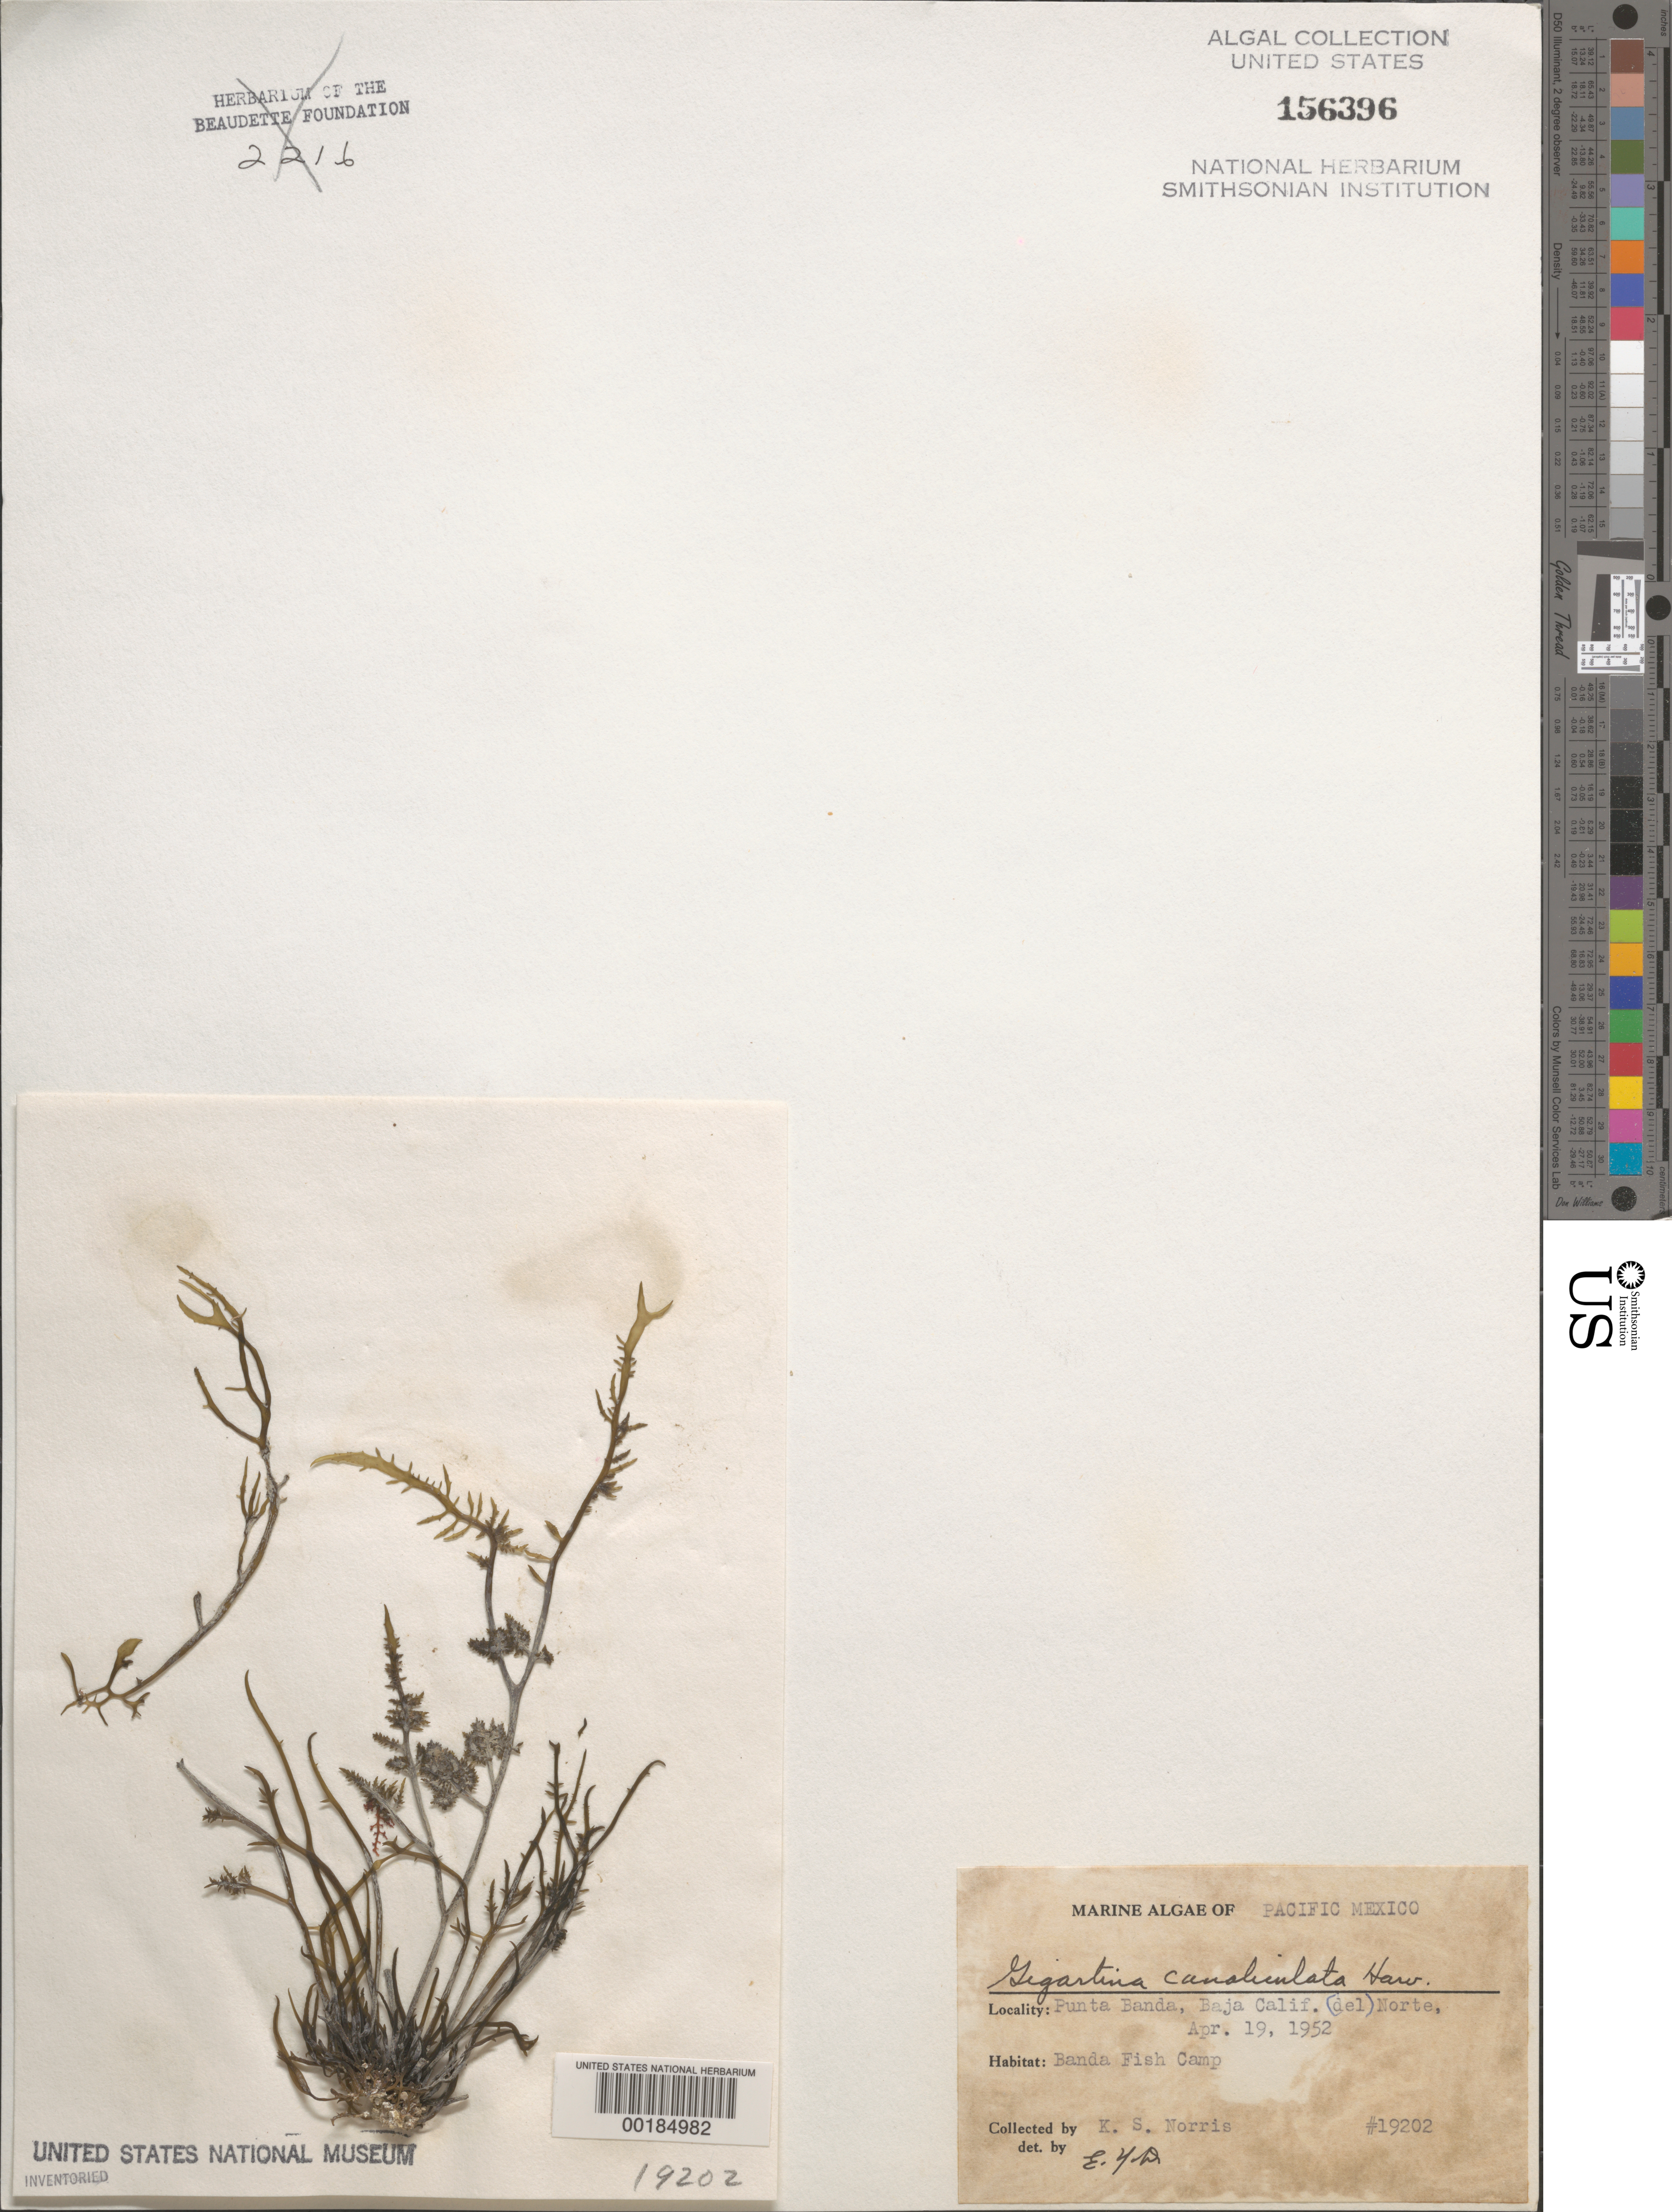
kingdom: Plantae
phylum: Rhodophyta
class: Florideophyceae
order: Gigartinales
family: Gigartinaceae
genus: Chondracanthus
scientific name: Chondracanthus canaliculatus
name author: (Harv.) Guiry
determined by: Algae name updating Project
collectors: K. S. Norris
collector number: EYD 19202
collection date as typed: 19 Apr 1952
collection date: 1952-04-19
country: Mexico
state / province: Baja California Norte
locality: Punta Banda, Banda Fish Camp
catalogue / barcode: US 156396